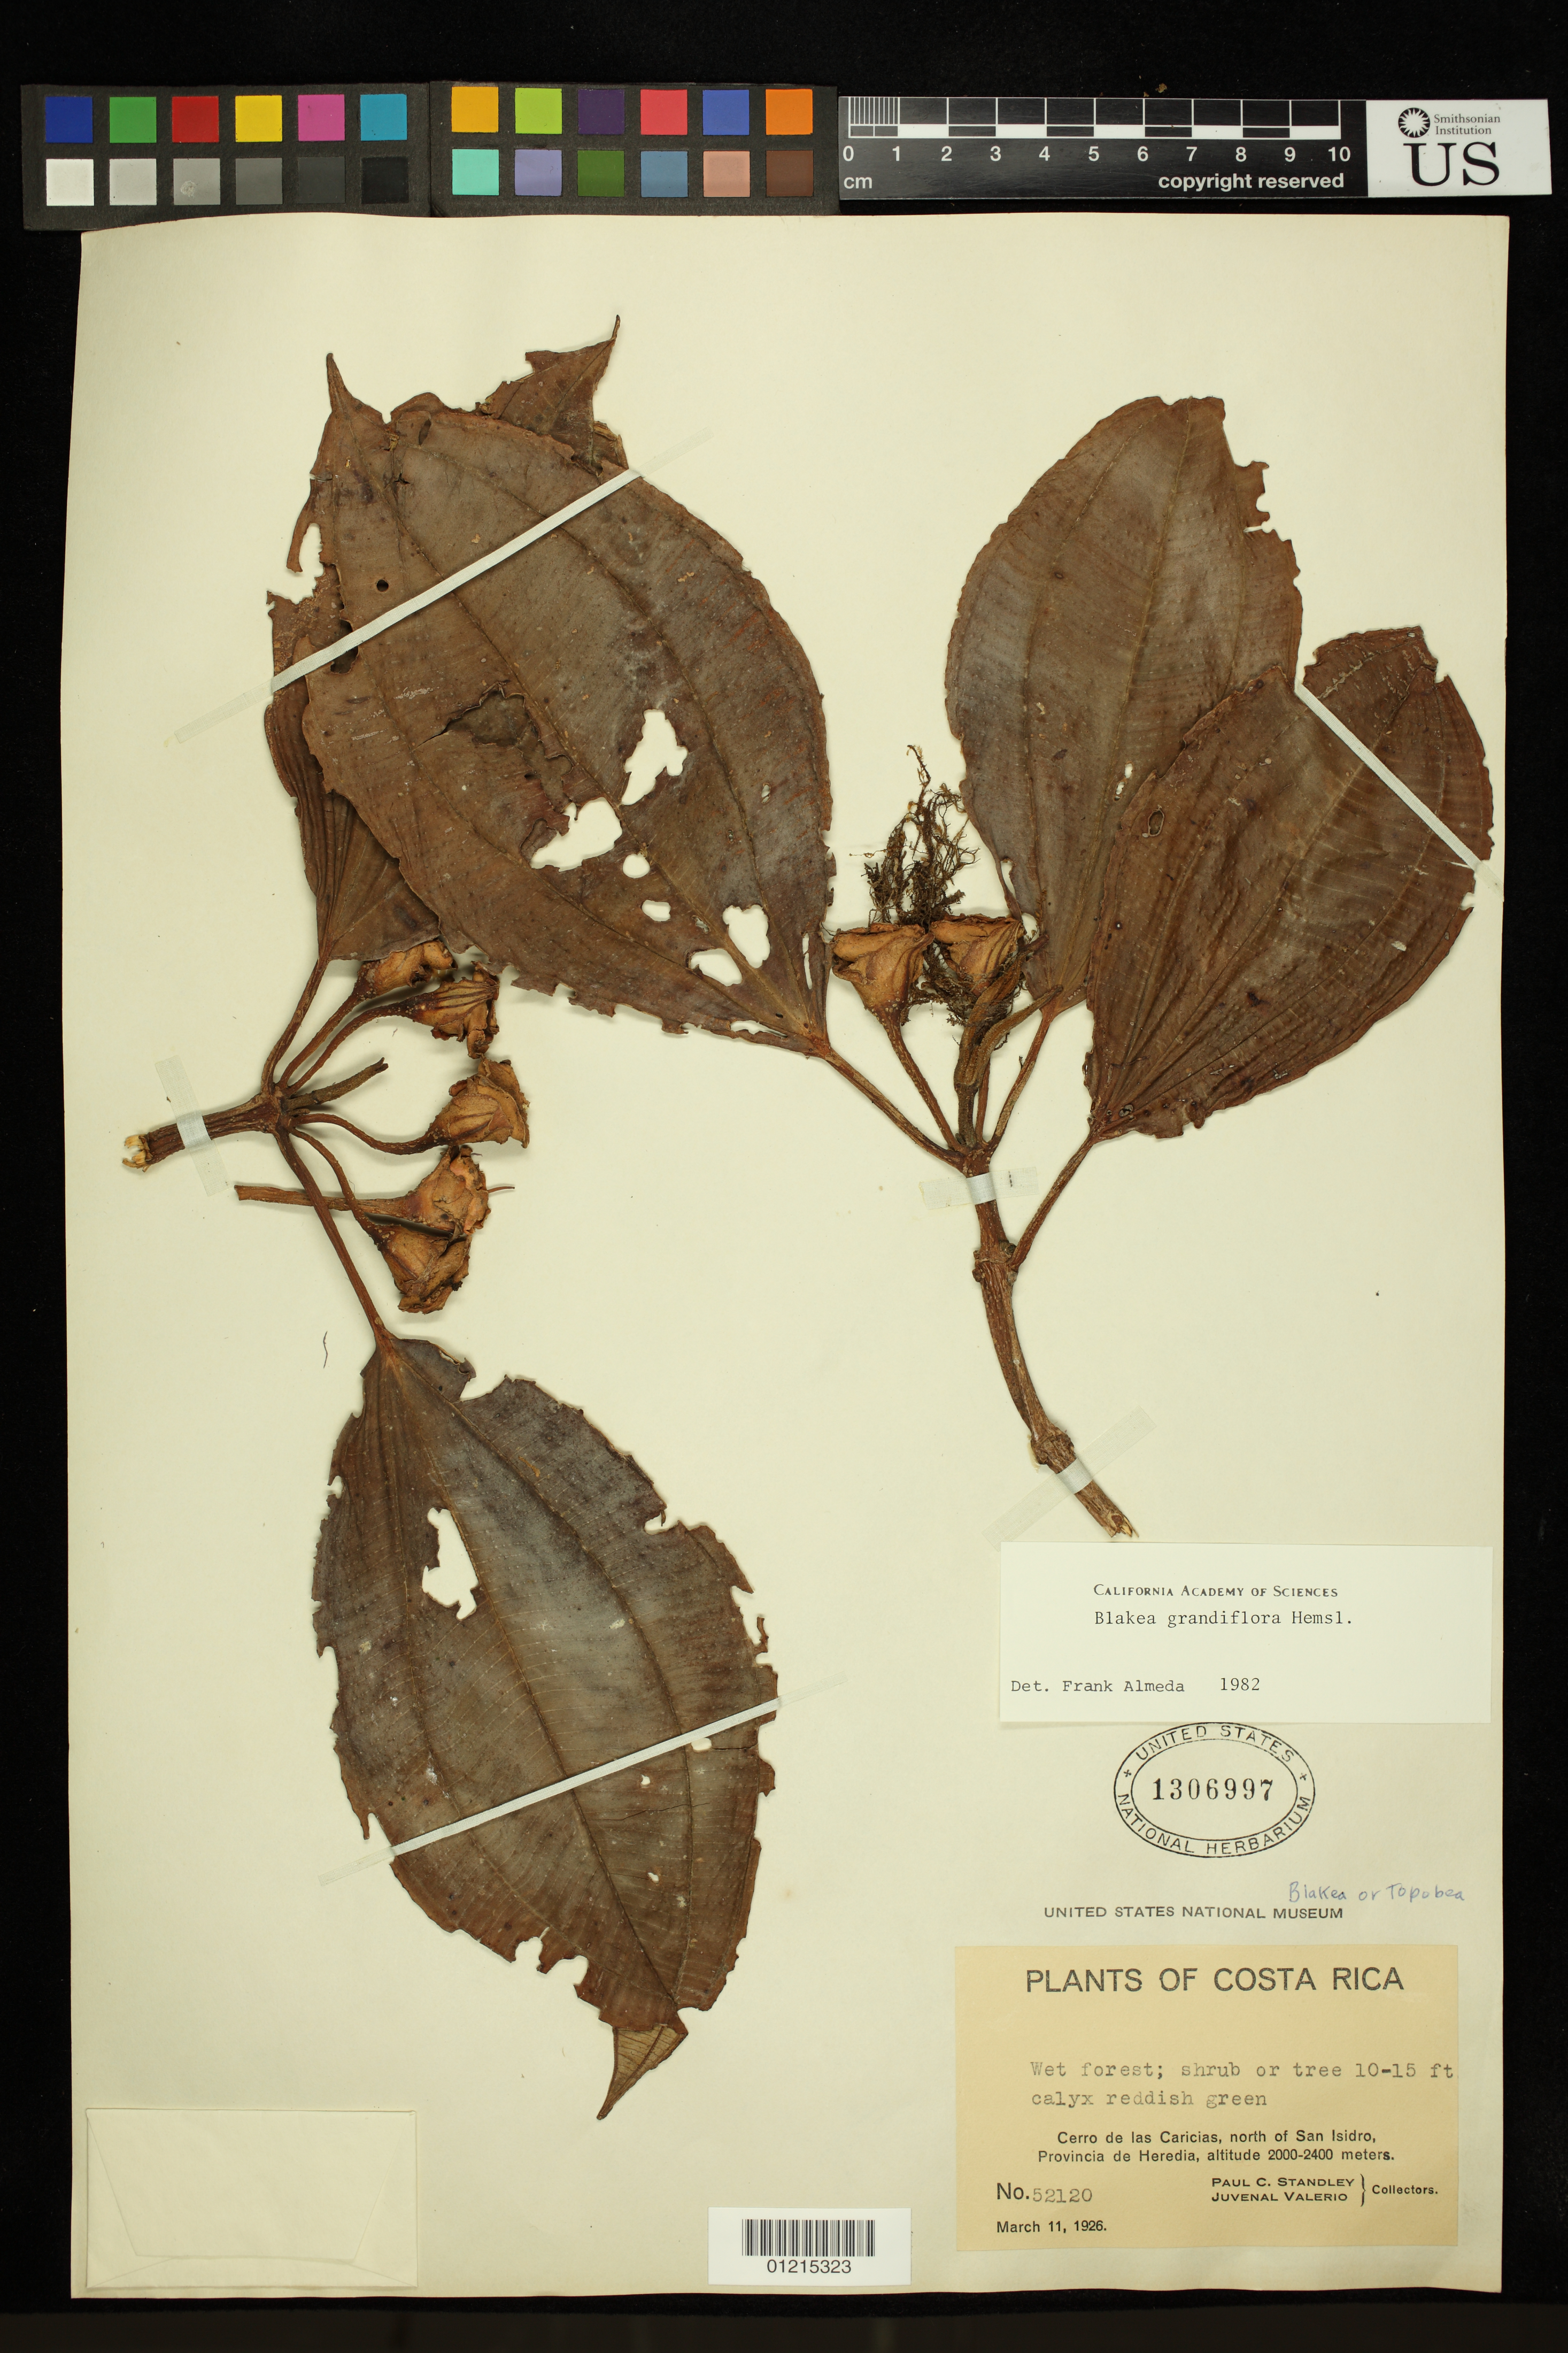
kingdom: Plantae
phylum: Tracheophyta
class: Magnoliopsida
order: Myrtales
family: Melastomataceae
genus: Blakea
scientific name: Blakea grandiflora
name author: Hemsl.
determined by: Almeda, F.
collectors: P. C. Standley & J. Valerio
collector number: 52120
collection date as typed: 11 Mar 1926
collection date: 1926-03-11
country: Costa Rica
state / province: Heredia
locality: Cerro de las Caricias, N of San Isidro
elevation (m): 2000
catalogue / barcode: US 1306997